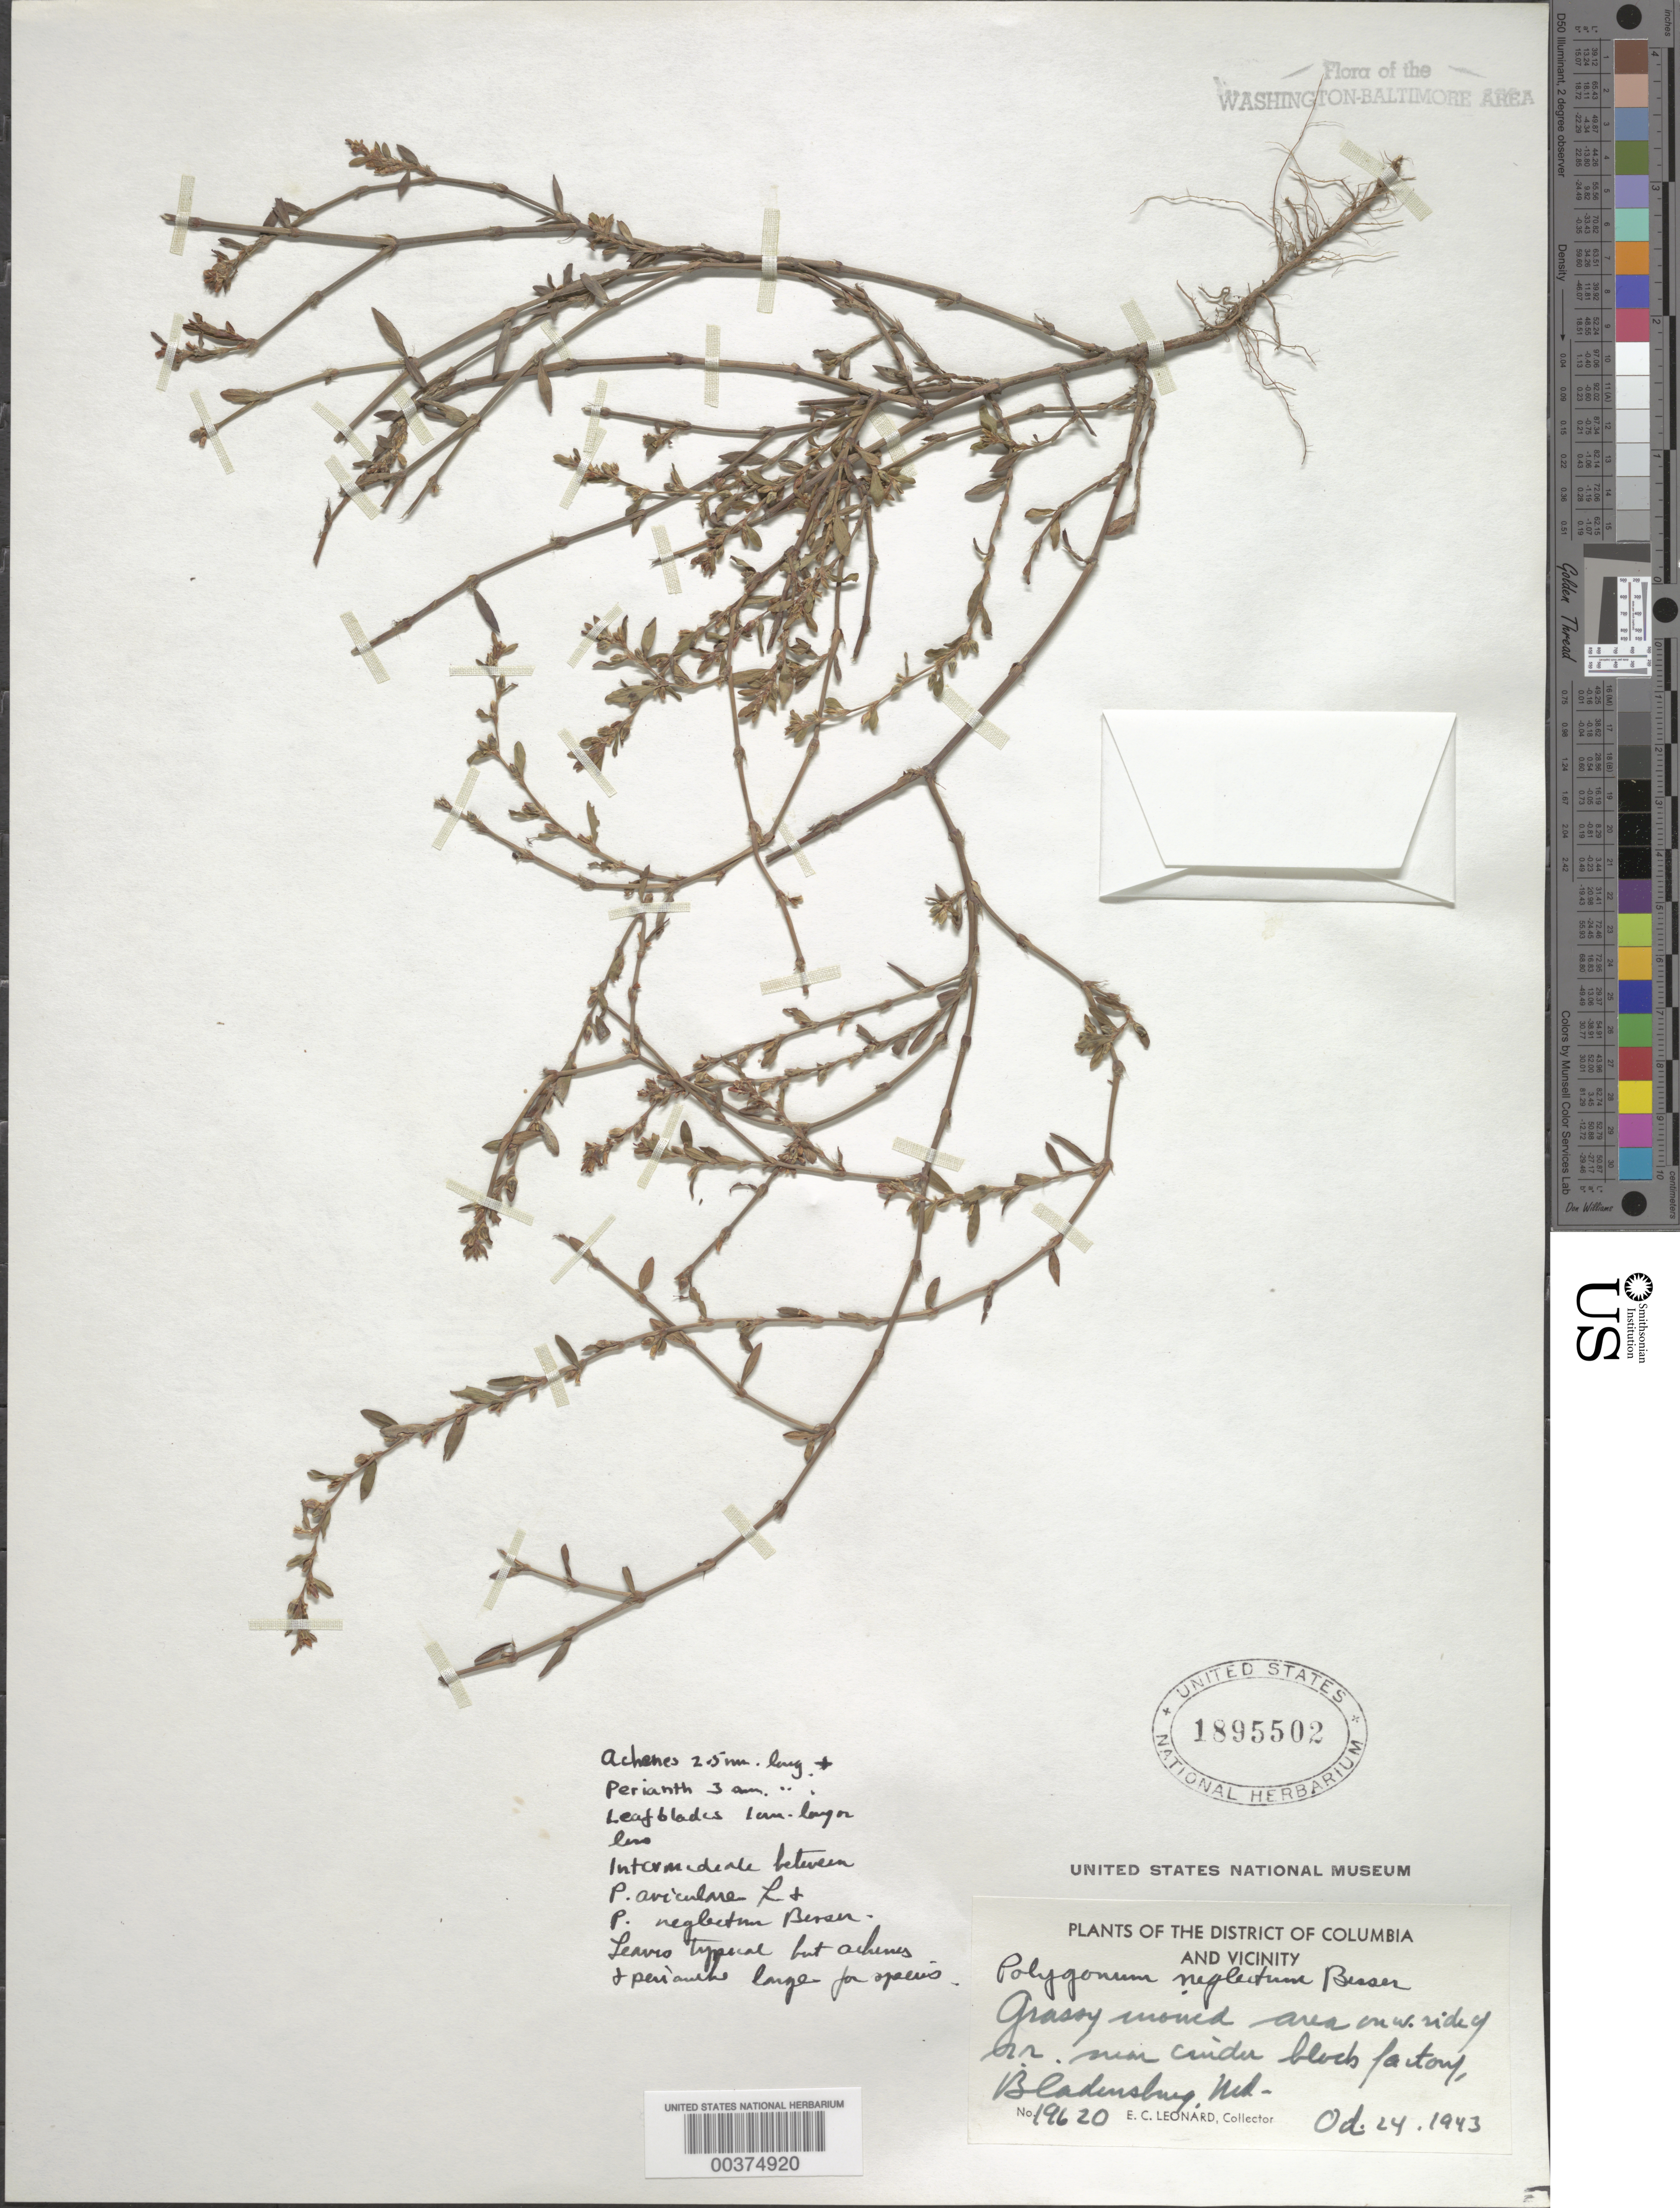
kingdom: Plantae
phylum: Tracheophyta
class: Magnoliopsida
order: Caryophyllales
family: Polygonaceae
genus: Polygonum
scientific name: Polygonum aviculare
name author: L.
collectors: E. C. Leonard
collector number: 19620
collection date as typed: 24 Oct 1943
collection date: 1943-10-24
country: United States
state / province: Maryland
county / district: Prince George's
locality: Bladensburg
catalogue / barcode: US 1895502